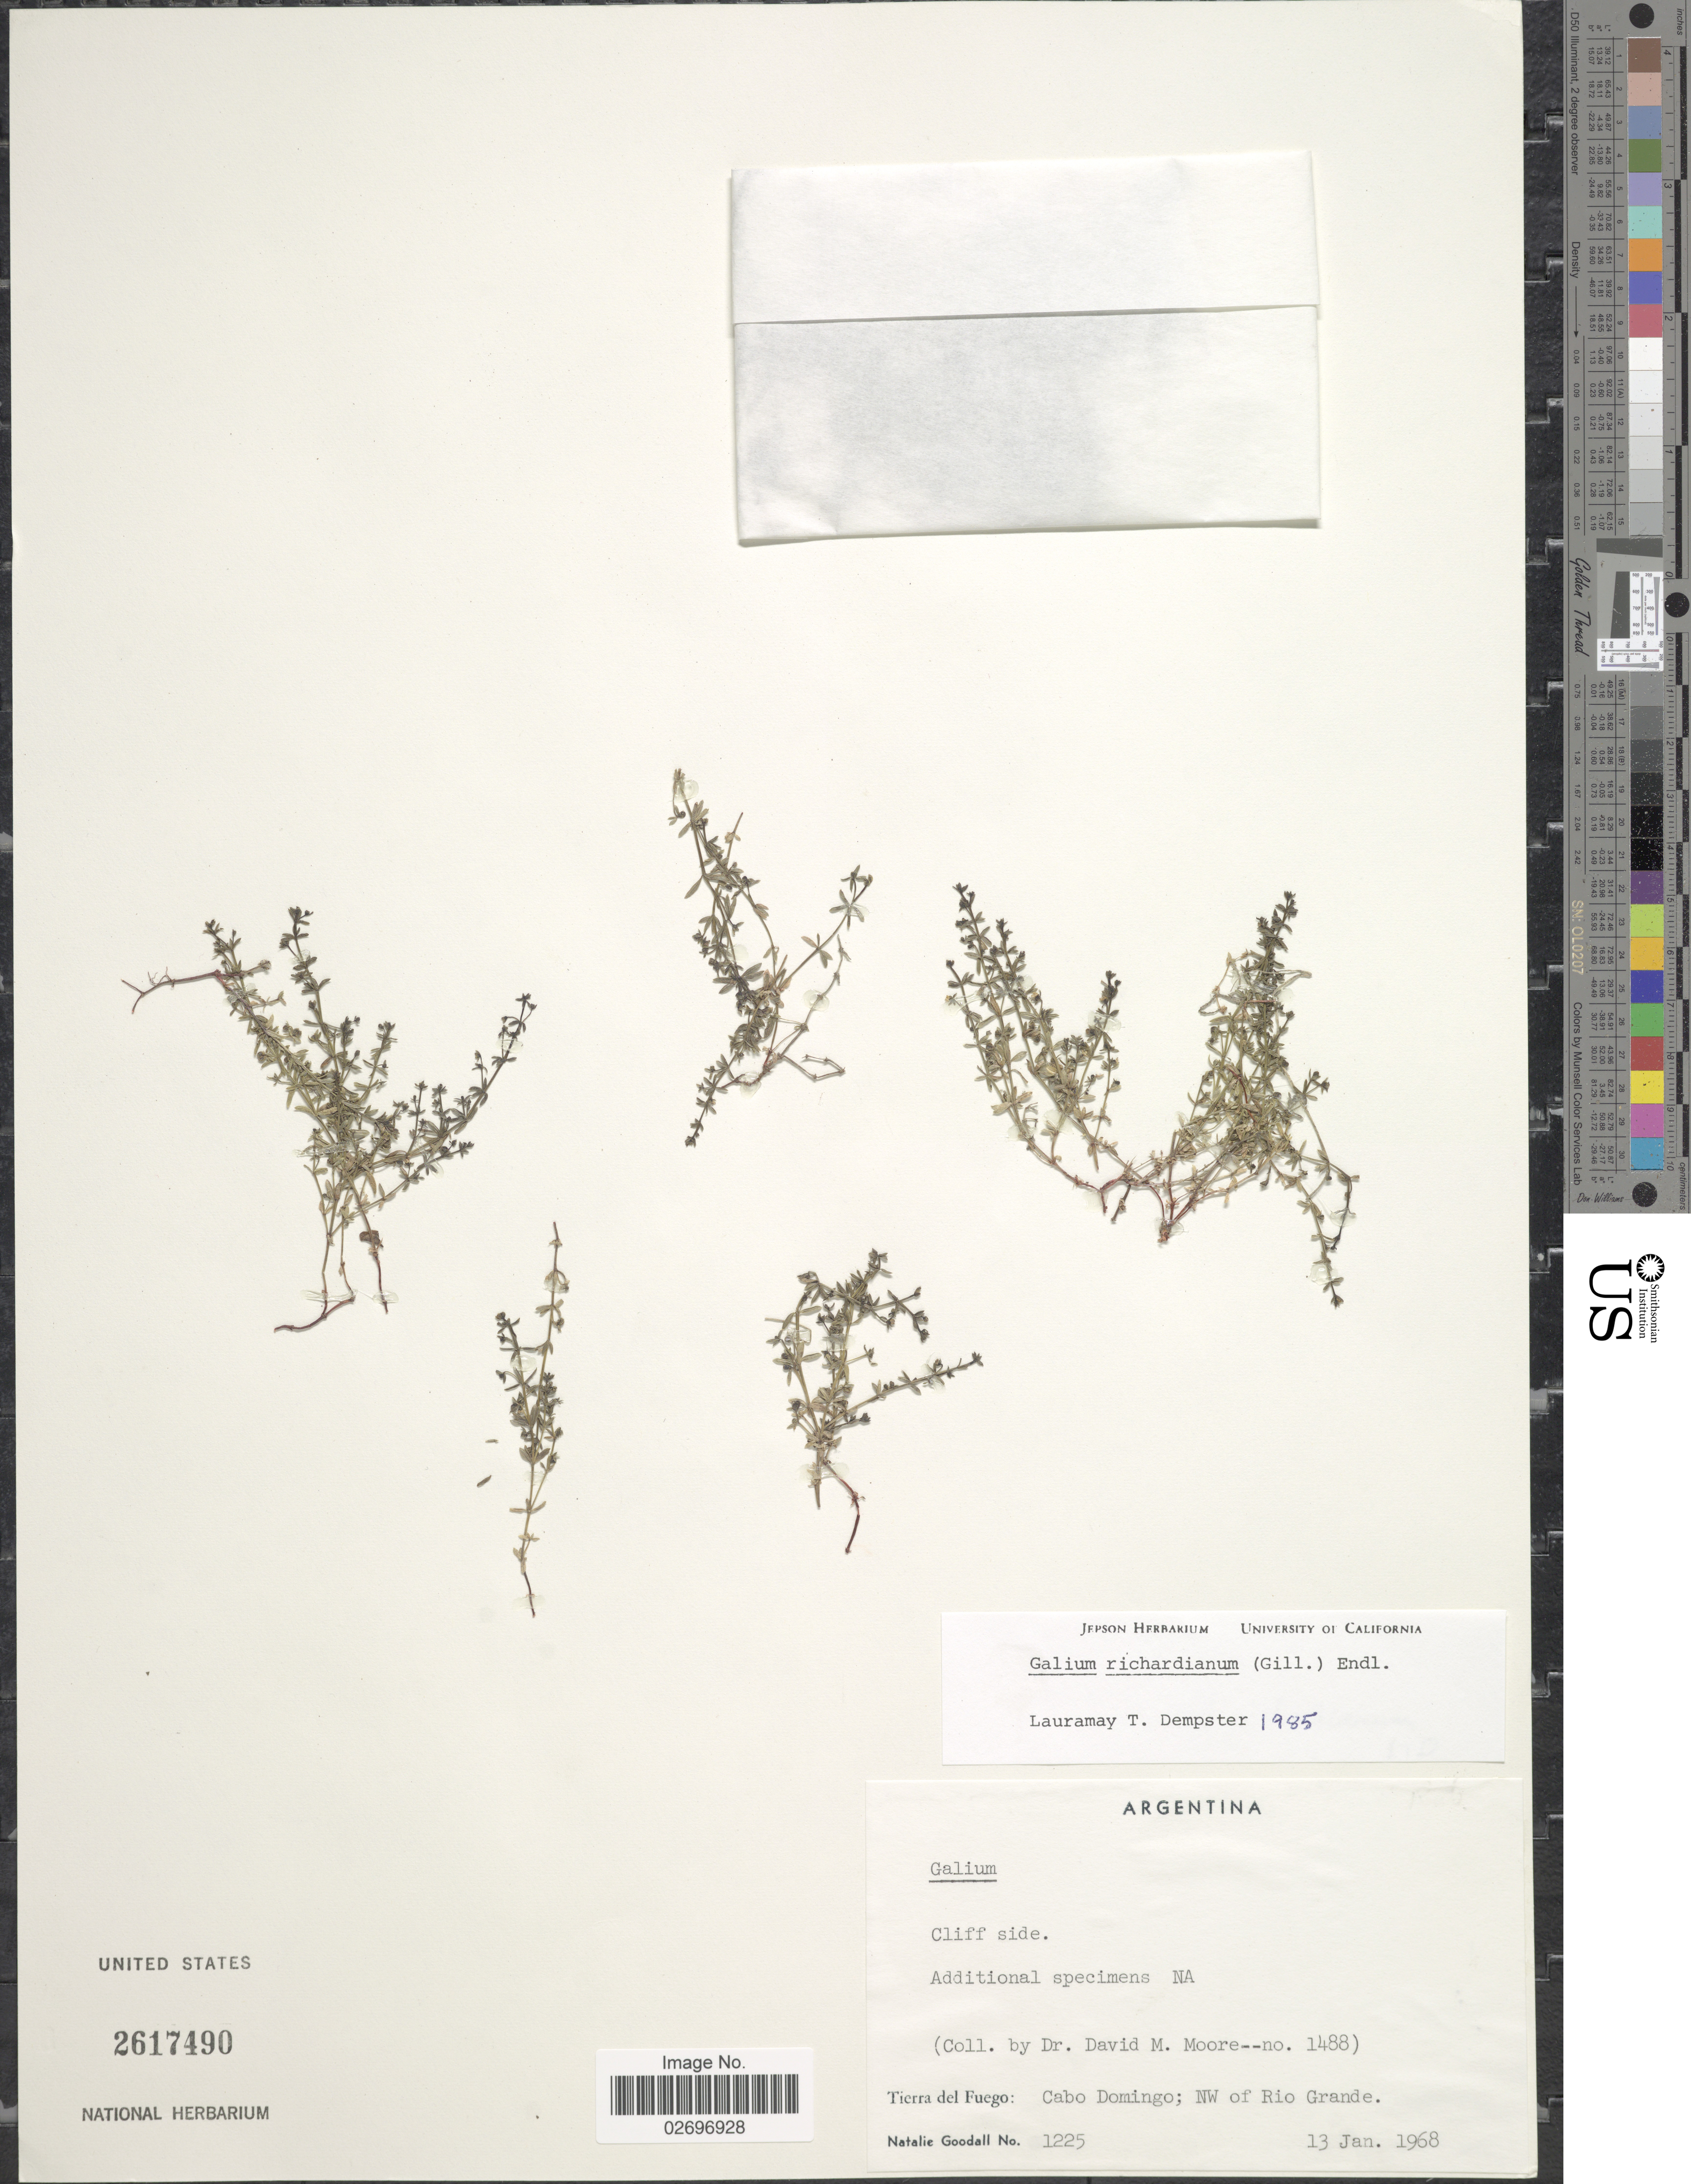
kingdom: Plantae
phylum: Tracheophyta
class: Magnoliopsida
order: Gentianales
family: Rubiaceae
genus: Galium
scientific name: Galium richardianum subsp. richardianum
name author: (Gillies ex Hook. & Arn.) Endl. ex Walp.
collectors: N. Goodall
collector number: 1225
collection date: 1968-01-13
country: Argentina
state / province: Tierra del Fuego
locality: Cabo Domingo; NW of Rio Grande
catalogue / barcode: US 2617490